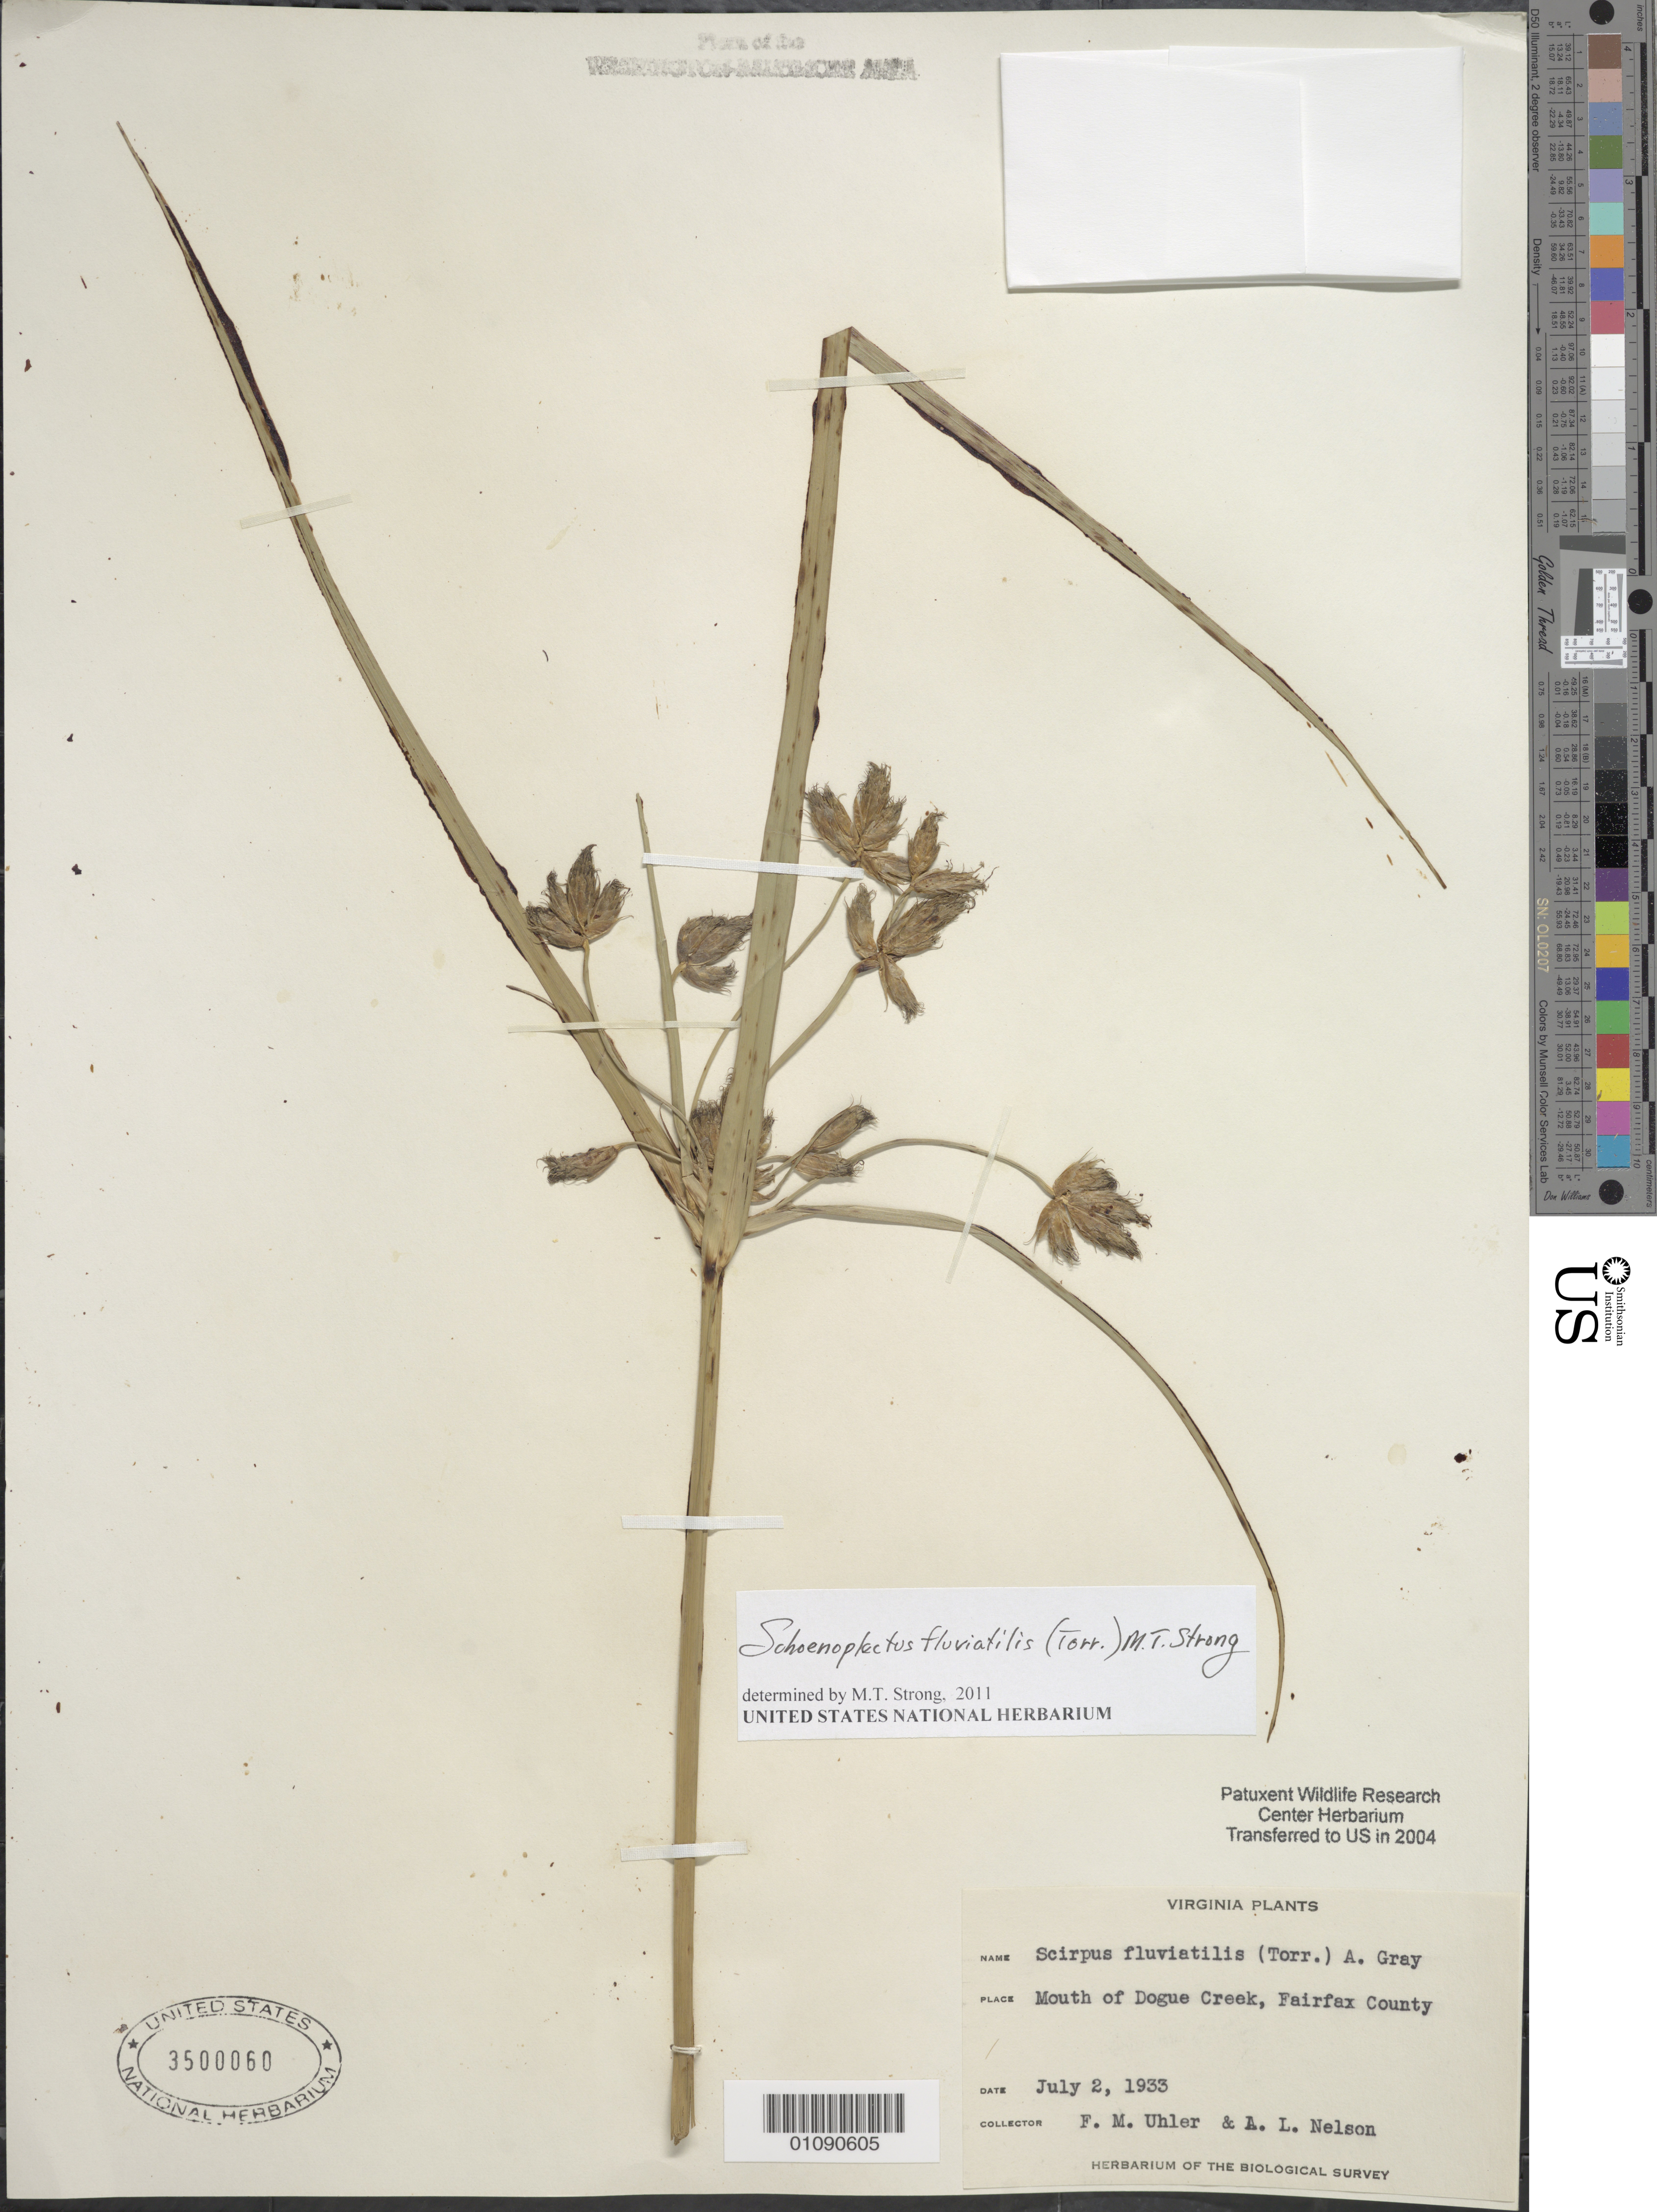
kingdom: Plantae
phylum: Tracheophyta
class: Liliopsida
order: Poales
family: Cyperaceae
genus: Bolboschoenus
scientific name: Bolboschoenus fluviatilis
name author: (Torr.) Soják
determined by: Strong, M. T., (US), Smithsonian Institution - National Museum of Natural History (UNITED STATES)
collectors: F. M. Uhler & A. L. Nelson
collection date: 1933-07-02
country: United States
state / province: Virginia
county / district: Fairfax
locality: Mouth of Dogue Creek.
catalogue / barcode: US 3500060